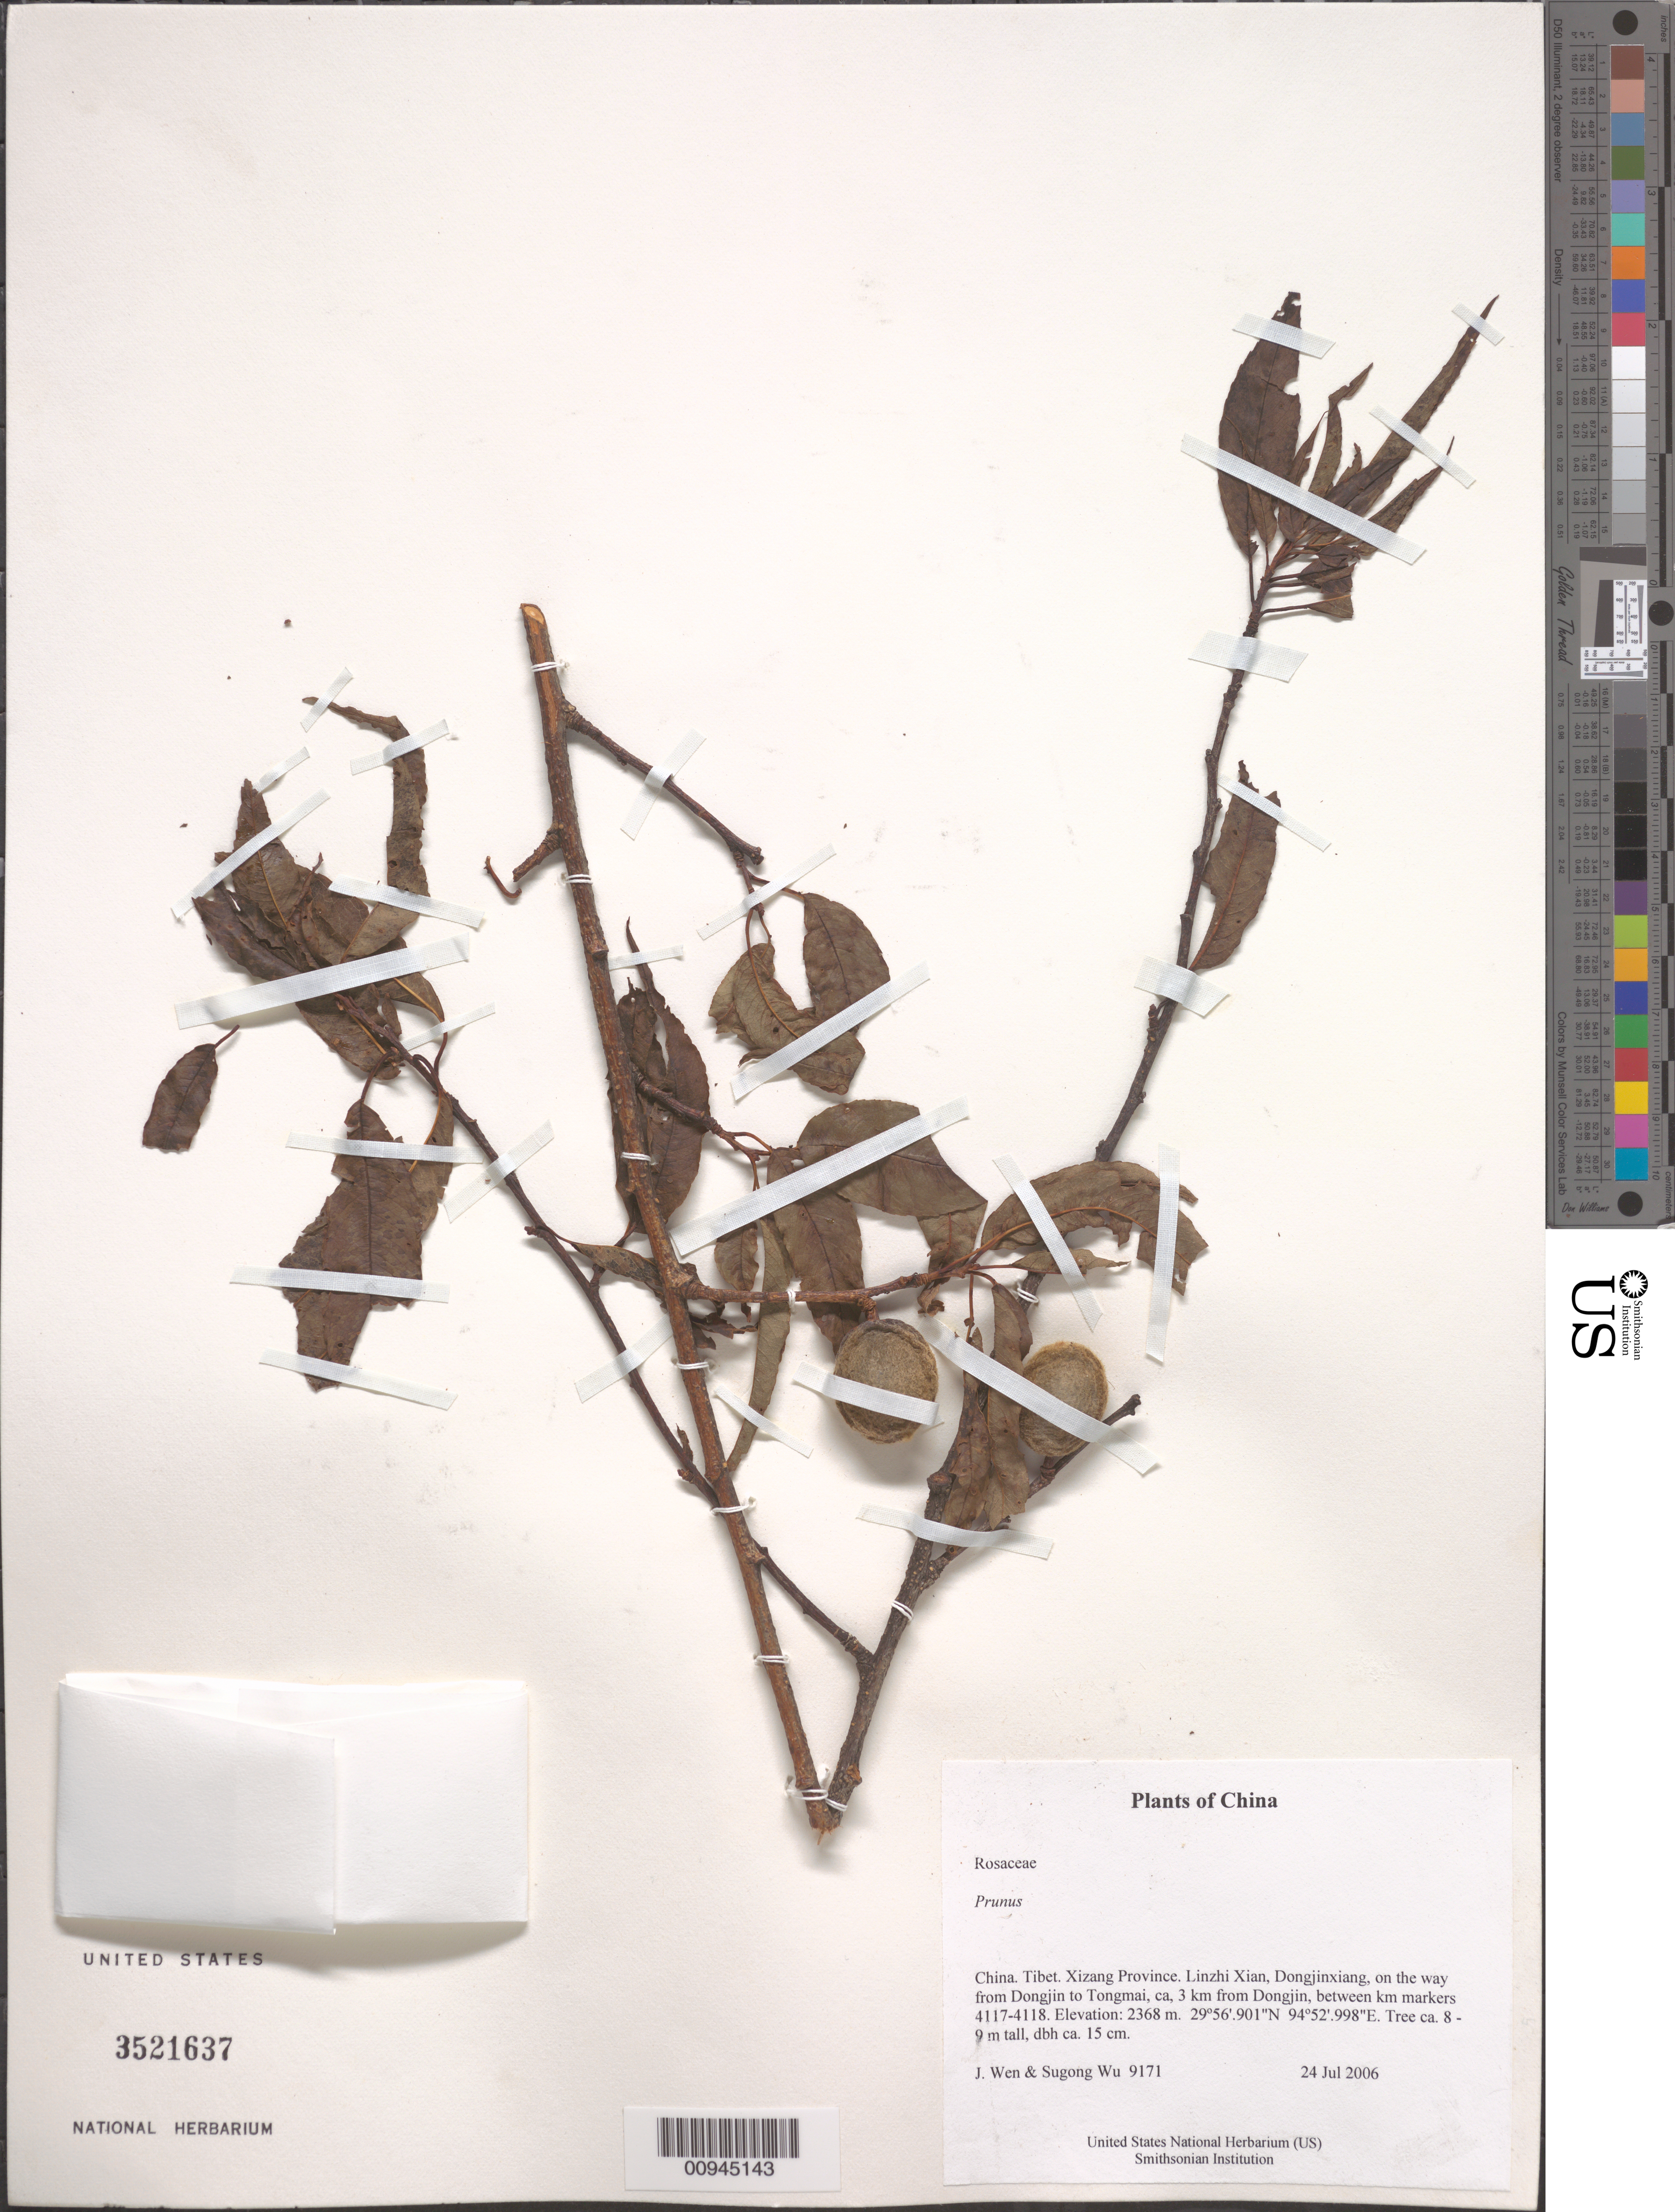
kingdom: Plantae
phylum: Tracheophyta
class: Magnoliopsida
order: Rosales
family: Rosaceae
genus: Prunus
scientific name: Prunus sp.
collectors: J. Wen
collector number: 9171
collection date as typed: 24 Jul 2006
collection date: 2006-07-24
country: China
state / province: Xizang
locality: Xizang Province. Linzhi Xian, Dongjinxiang, on the way from Dongjin to Tongmai, ca, 3 km from Dongjin, between km markers 4117-4118.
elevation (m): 2368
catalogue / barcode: US 3521637